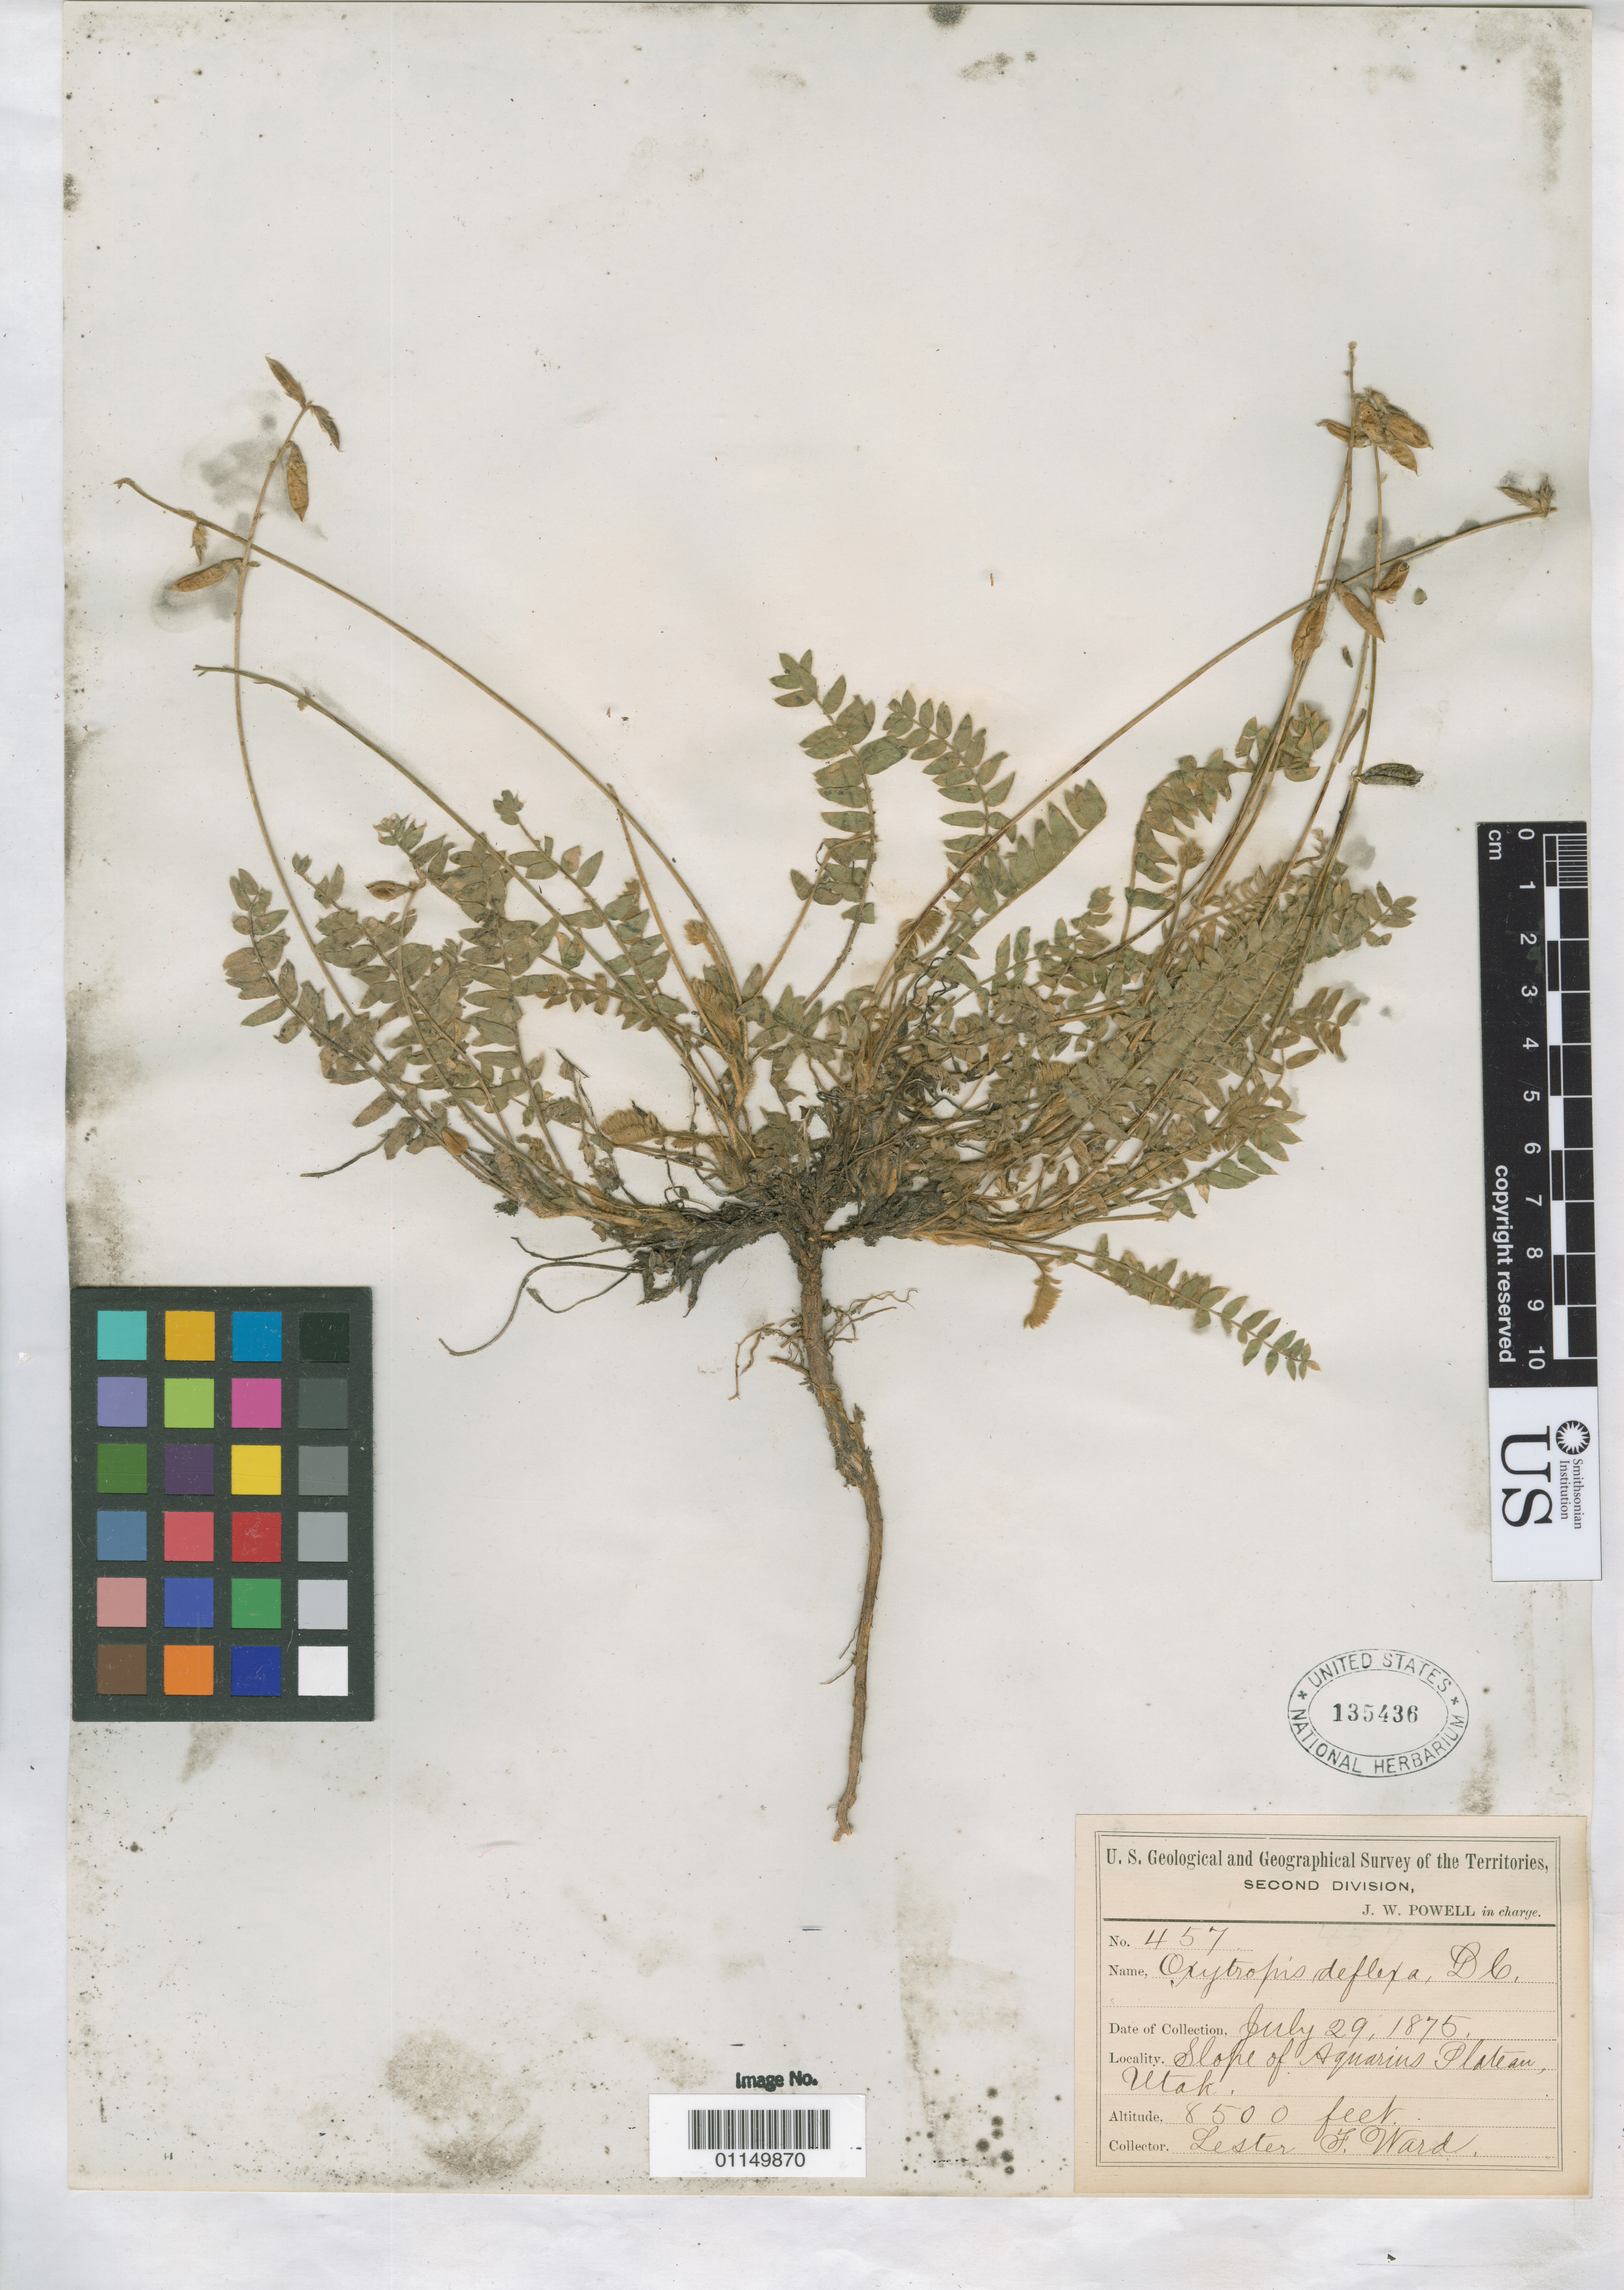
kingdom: Plantae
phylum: Tracheophyta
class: Magnoliopsida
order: Fabales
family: Fabaceae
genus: Oxytropis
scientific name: Oxytropis deflexa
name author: (Pall.) DC.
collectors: L. F. Ward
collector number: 457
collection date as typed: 29 Jul 1875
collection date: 1875-07-29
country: United States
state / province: Utah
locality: Slope of Aquarius Plateau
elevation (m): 2591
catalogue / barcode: US 135436